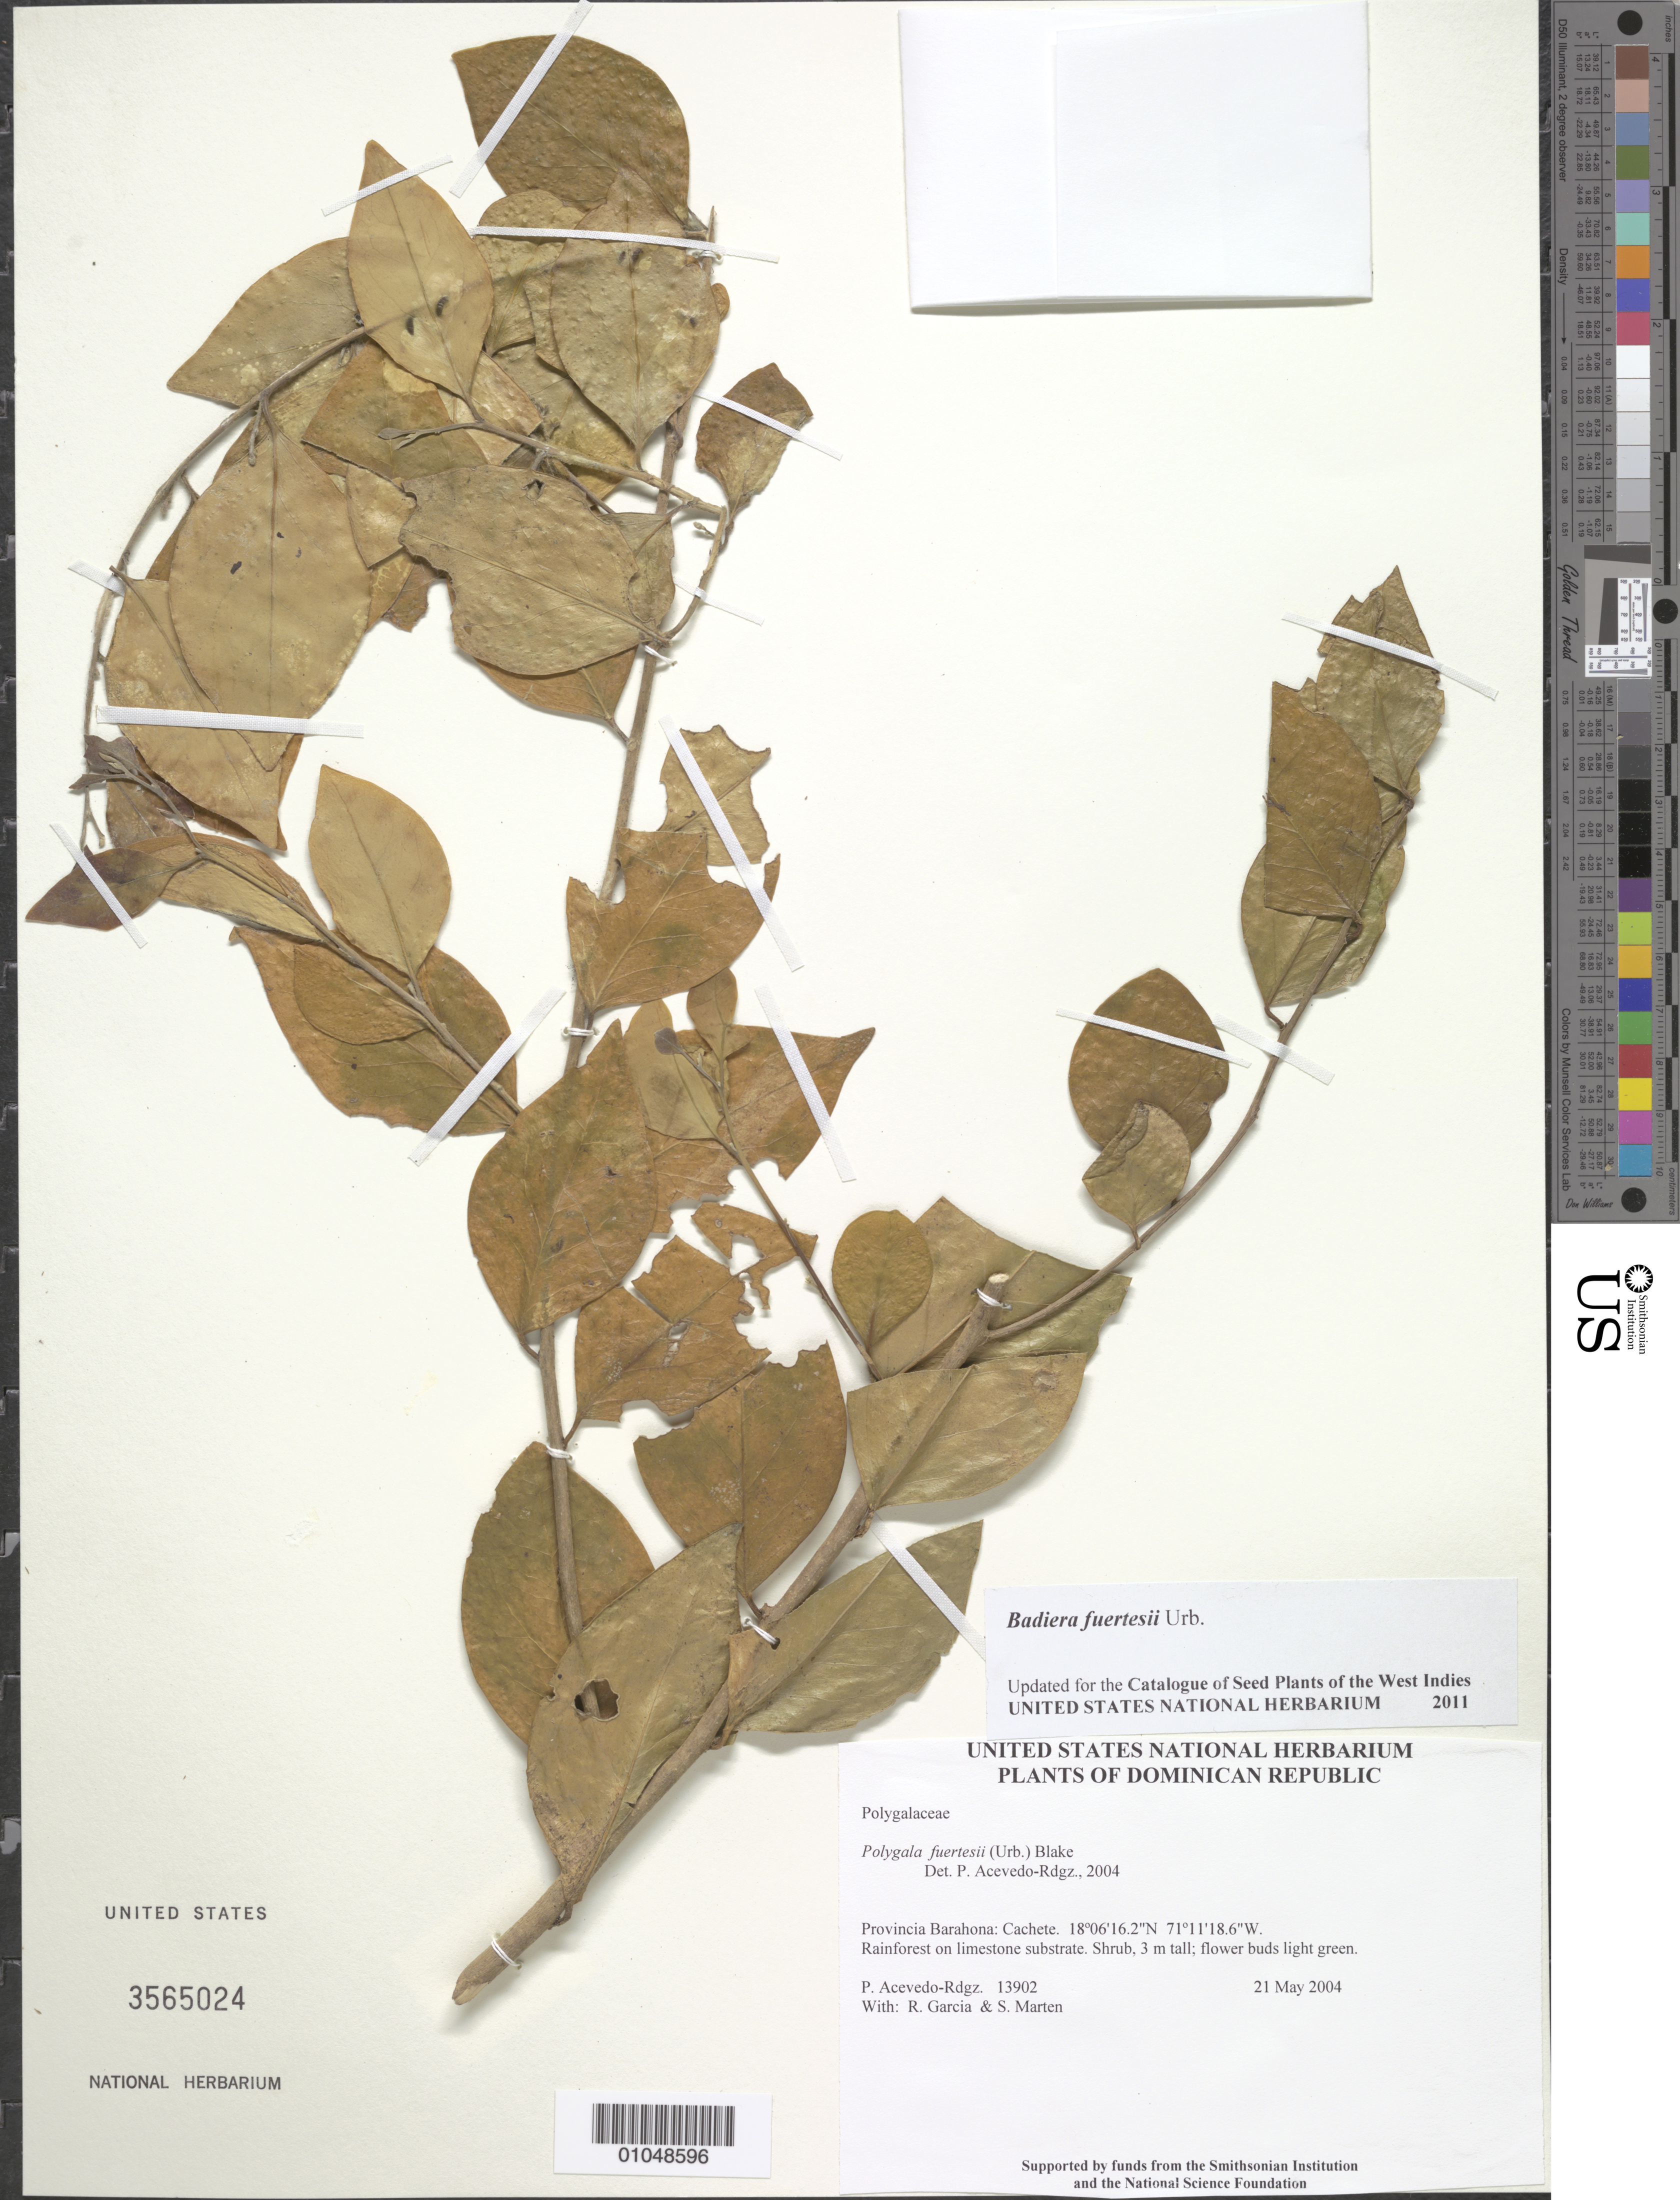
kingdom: Plantae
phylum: Tracheophyta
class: Magnoliopsida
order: Fabales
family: Polygalaceae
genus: Badiera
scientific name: Badiera fuertesii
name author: Urb.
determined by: Acevedo-Rodríguez, P., (BOT), Smithsonian Institution - National Museum of Natural History (UNITED STATES)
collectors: P. Acevedo-Rodr., R. G. García & S. Marten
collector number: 13902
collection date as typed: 21 May 2004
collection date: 2004-05-21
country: Dominican Republic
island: Hispaniola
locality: Provincia Barahona: Cachete.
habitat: Rainforest on limestone substrate.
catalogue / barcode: US 3565024